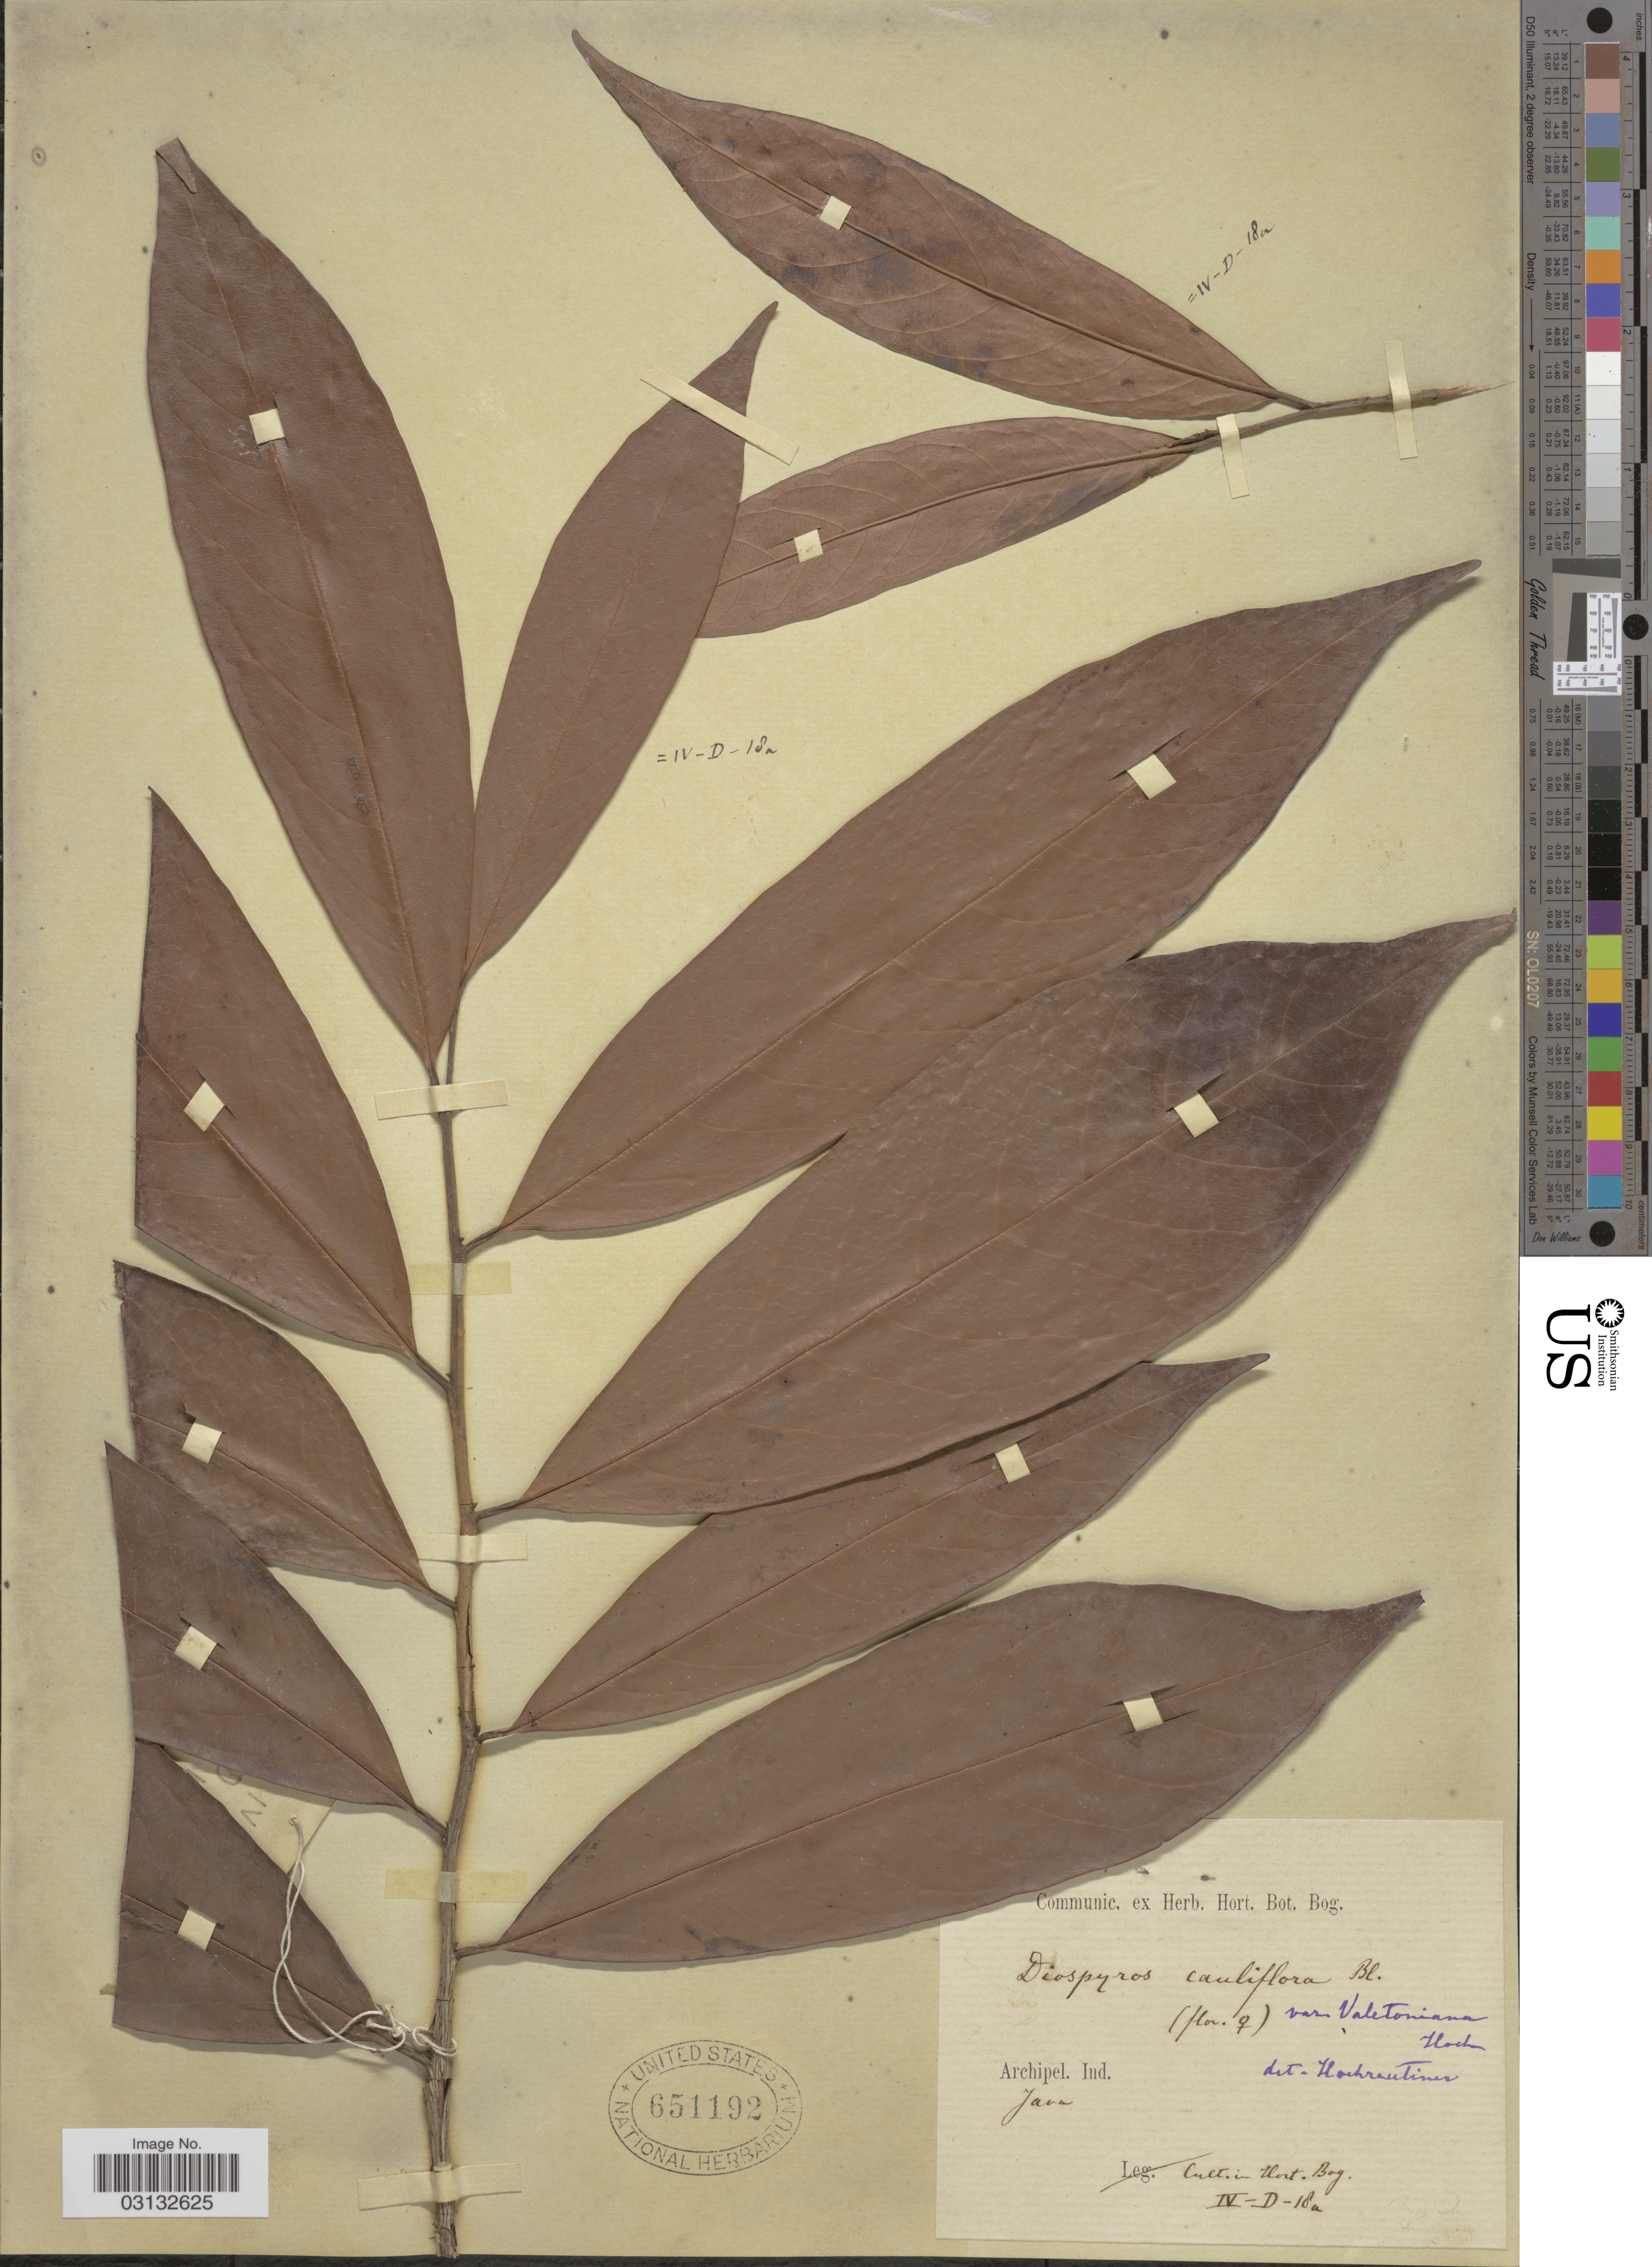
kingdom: Plantae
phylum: Tracheophyta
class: Magnoliopsida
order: Ericales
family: Ebenaceae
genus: Diospyros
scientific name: Diospyros cauliflora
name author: Blume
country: Indonesia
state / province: Java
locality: Archipel Ind. Java. Cult. in Hort. Bog. IV-D-18a.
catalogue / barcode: US 651192